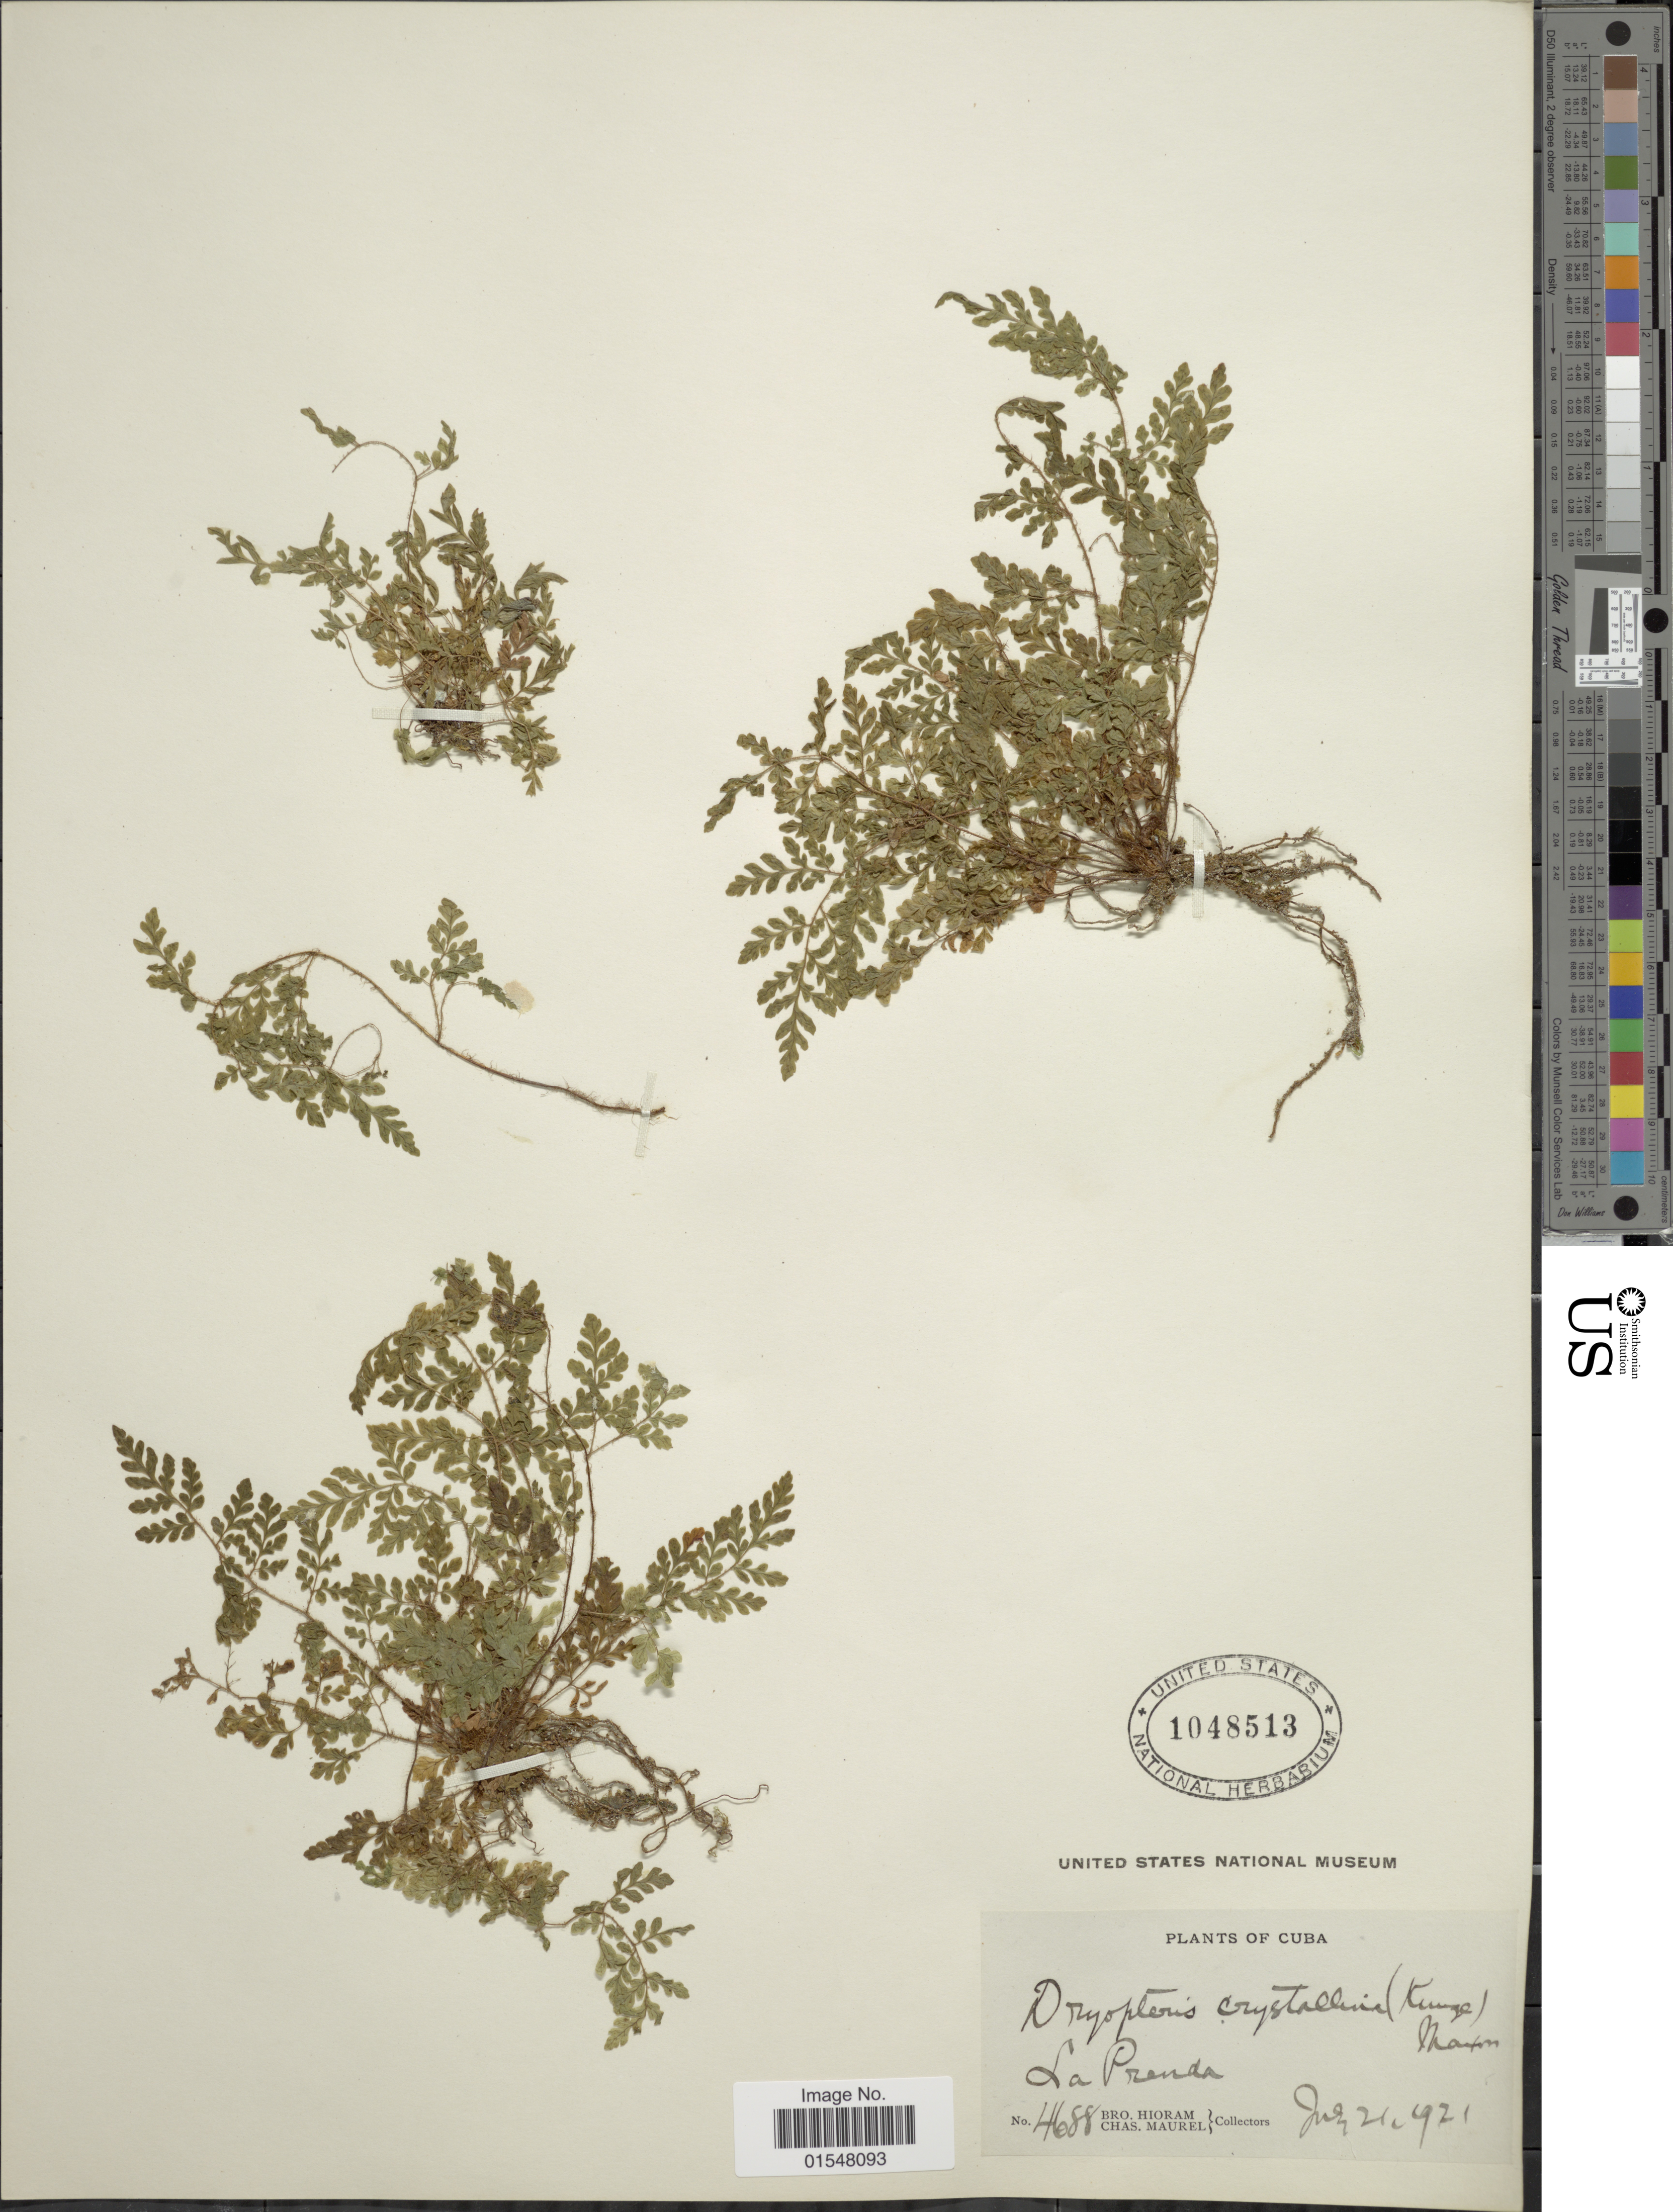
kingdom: Plantae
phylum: Tracheophyta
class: Polypodiopsida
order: Polypodiales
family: Dryopteridaceae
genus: Ctenitis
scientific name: Ctenitis crystallina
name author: (Kunze) Proctor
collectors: Bro. Hioram & C. Maurel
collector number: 4688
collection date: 1921-07-21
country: Cuba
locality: La Prenda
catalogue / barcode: US 1048513